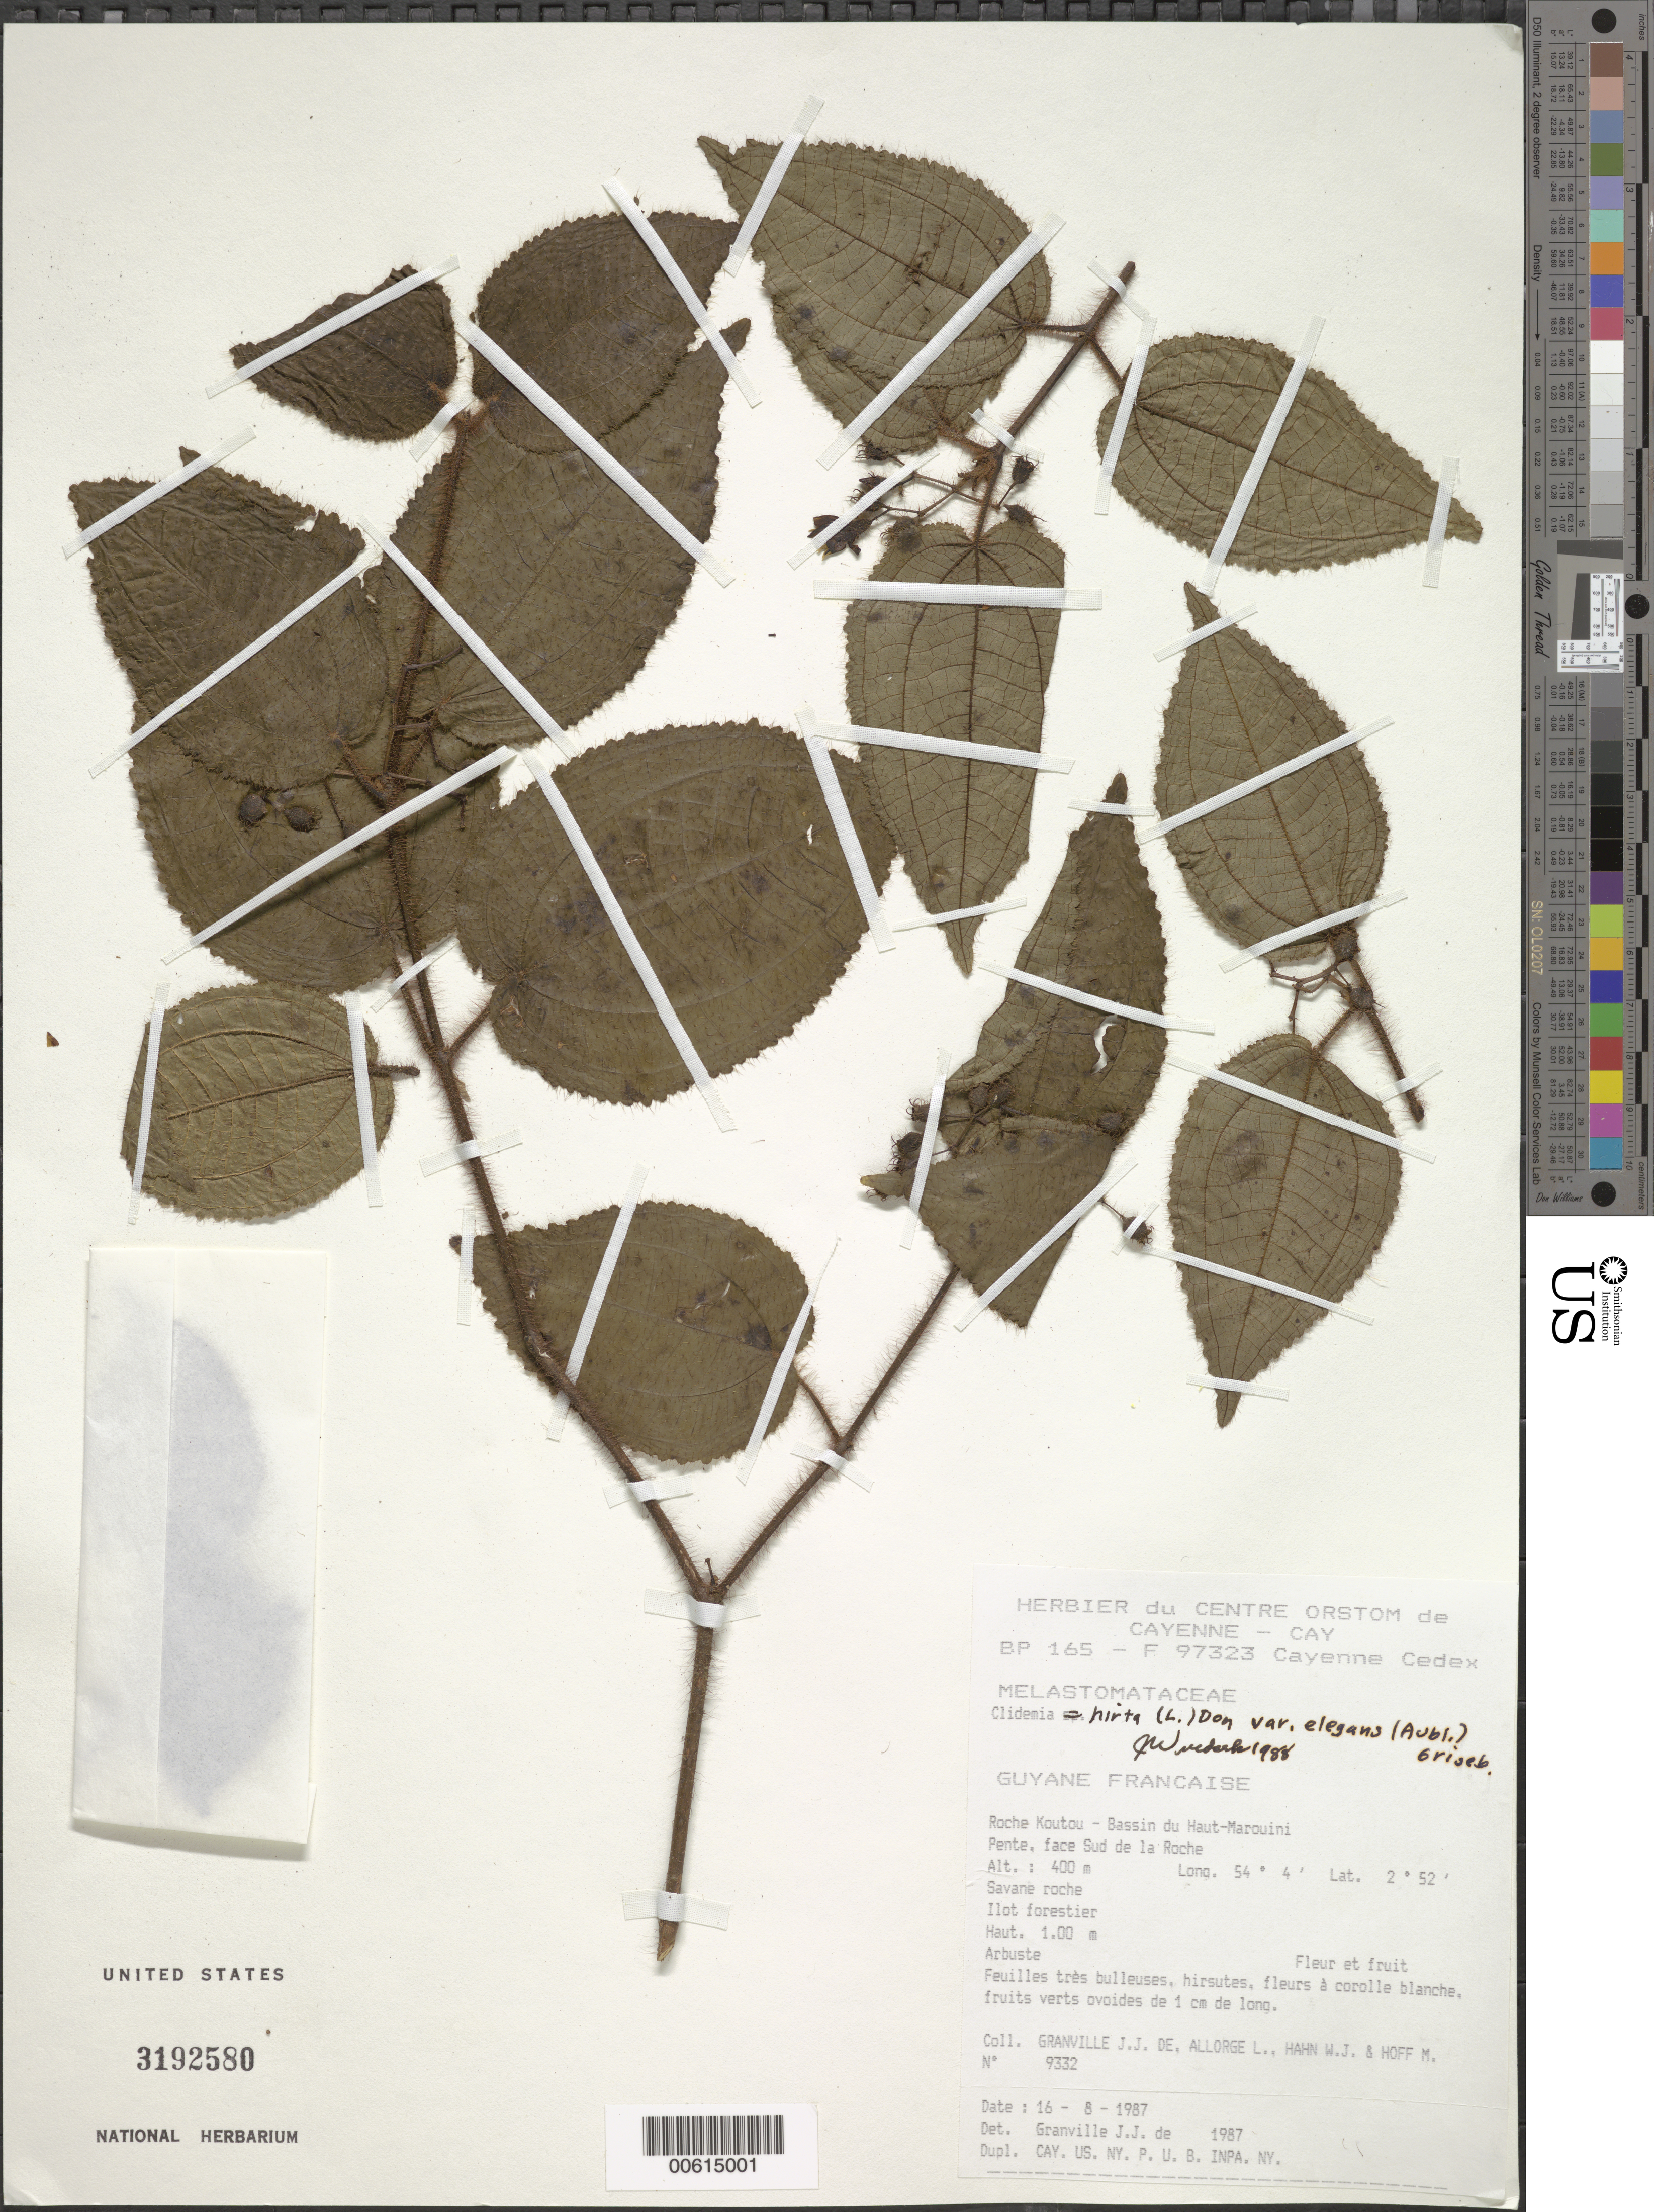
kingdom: Plantae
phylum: Tracheophyta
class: Magnoliopsida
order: Myrtales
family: Melastomataceae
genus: Clidemia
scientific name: Clidemia hirta var. elegans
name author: (Aubl.) Griseb.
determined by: Wurdack, John J., (US), US (UNITED STATES)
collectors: J.-J. de Granville, L. Allorge, W. J. Hahn & M. Hoff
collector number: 9332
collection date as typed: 16-Aug-87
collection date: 1987-08-16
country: French Guiana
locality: Roche Koutou, Bassin du Haut-Marouini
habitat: Pente, face Sud e la Roche. Savane roche. Ilot forestier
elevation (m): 400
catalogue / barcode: US 3192580